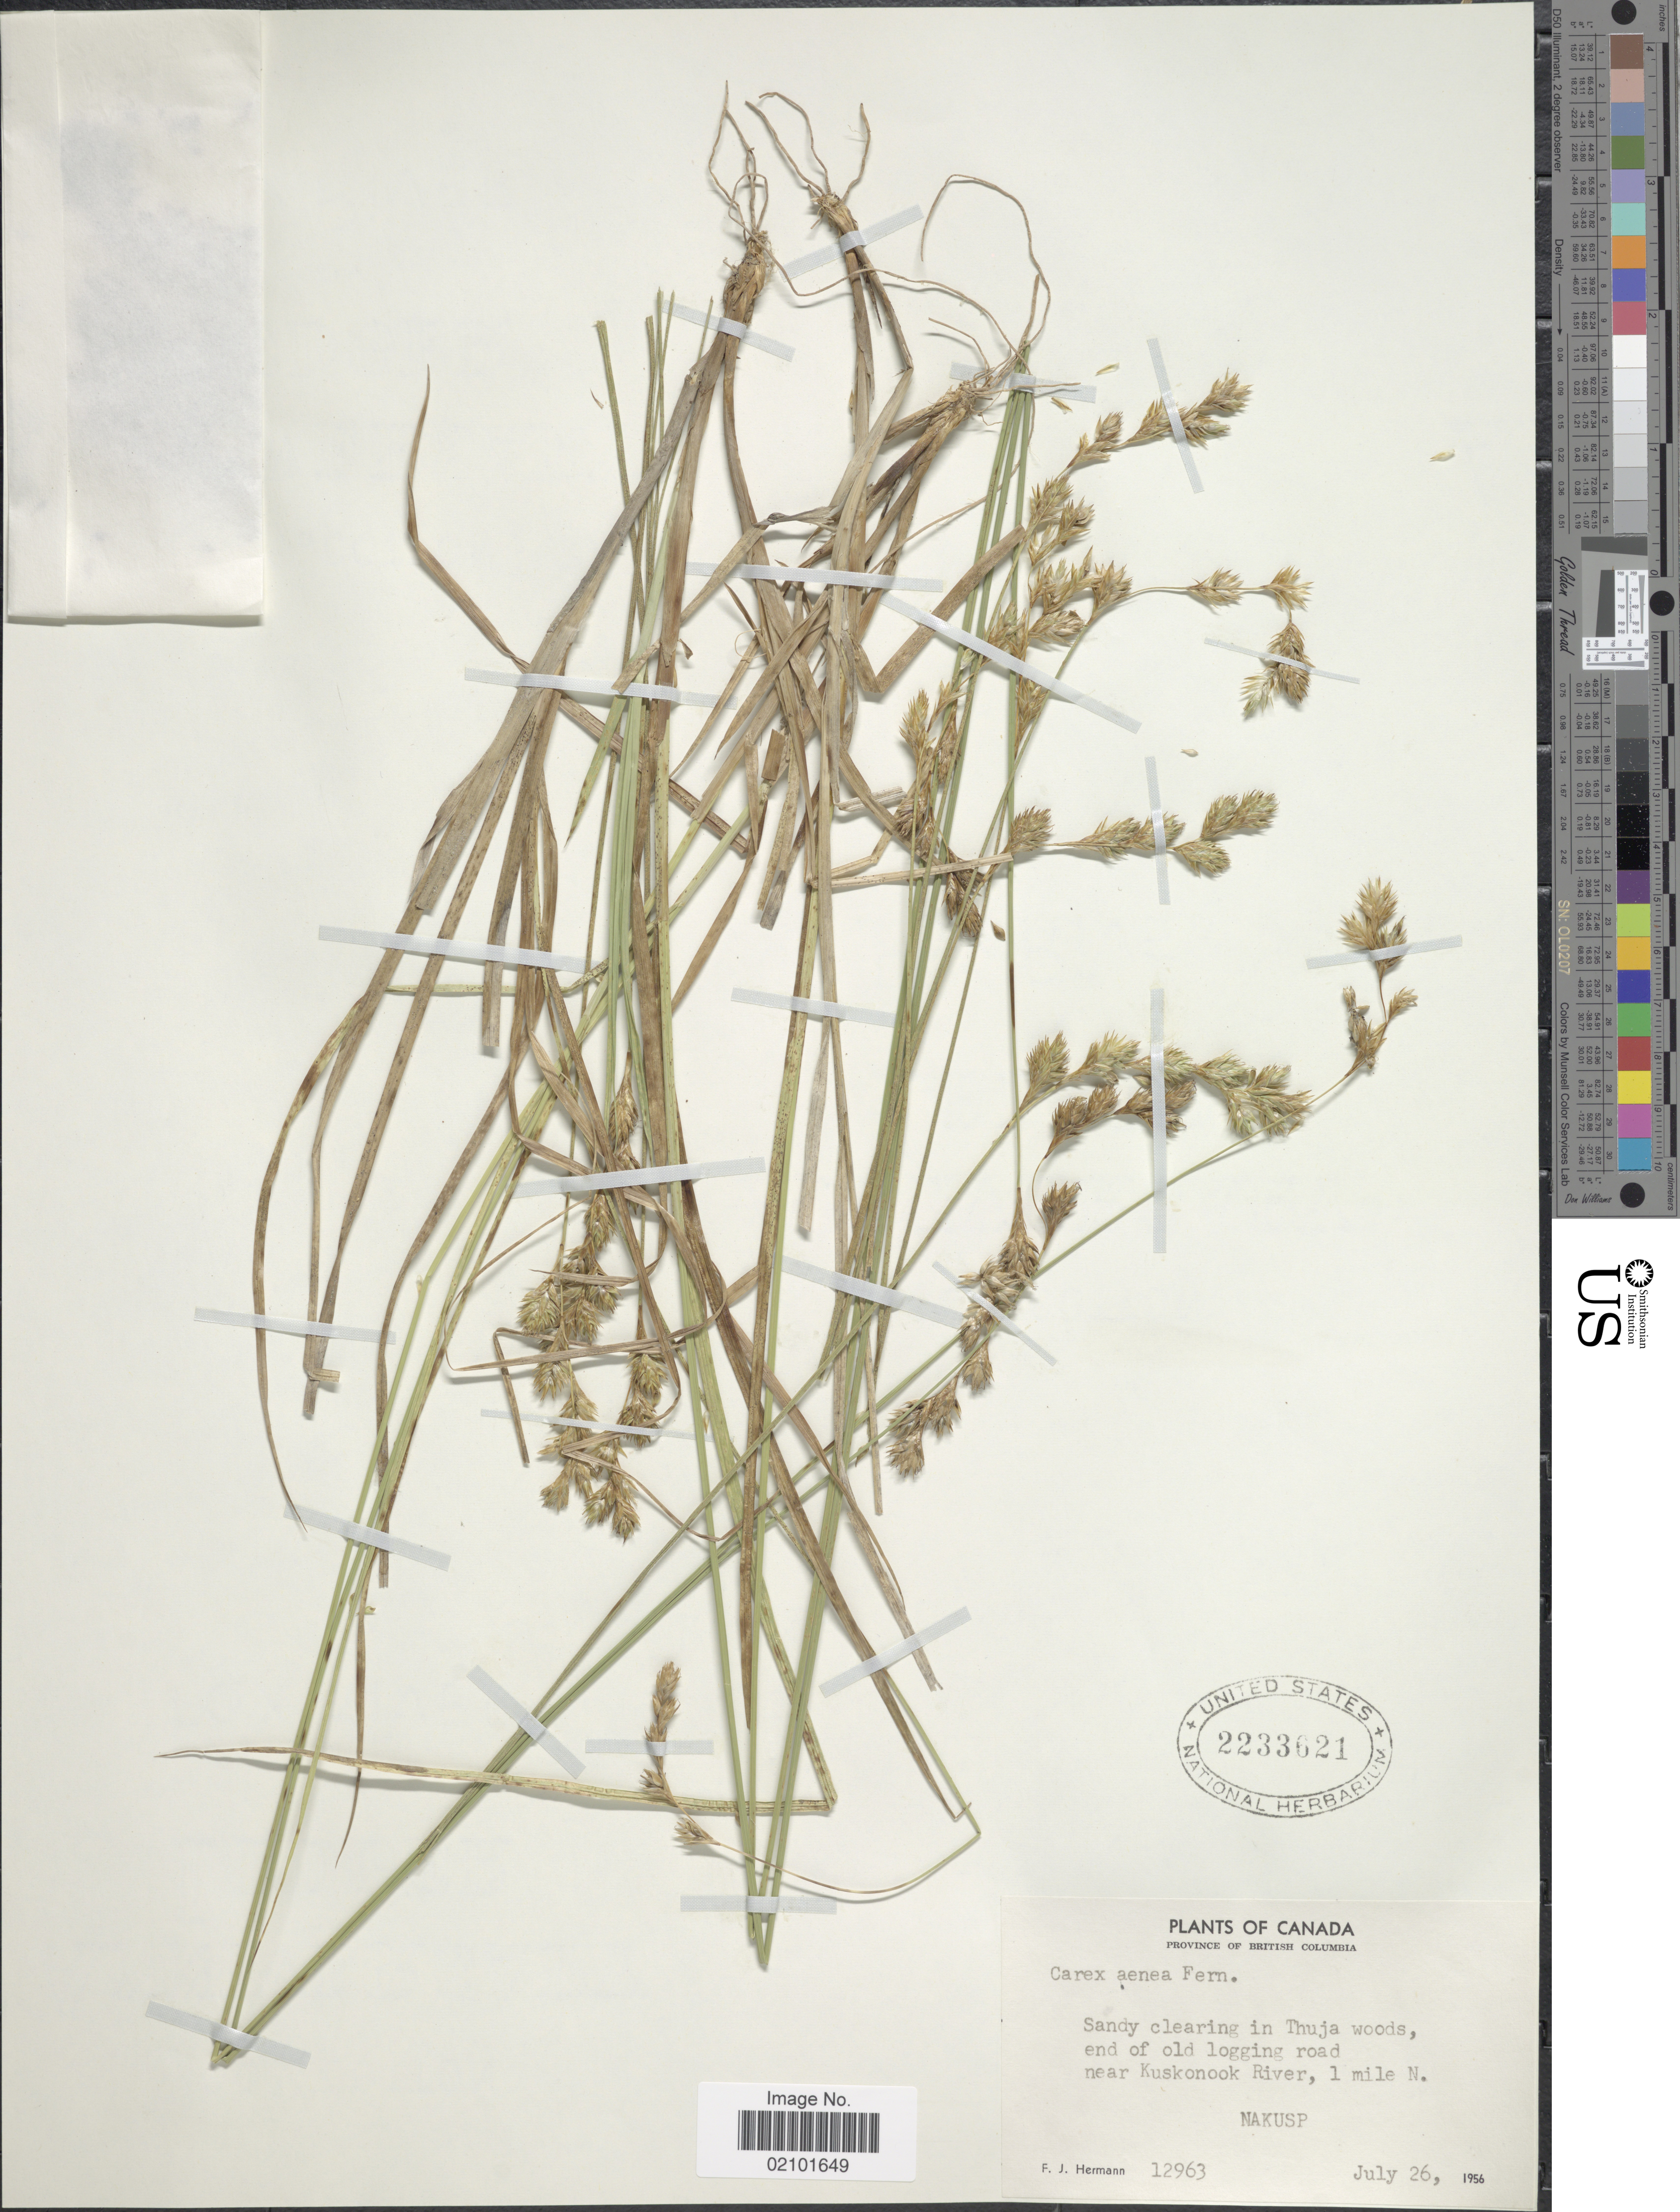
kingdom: Plantae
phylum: Tracheophyta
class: Liliopsida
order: Poales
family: Cyperaceae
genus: Carex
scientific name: Carex foenea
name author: Willd.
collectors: F. J. Hermann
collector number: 12963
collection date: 1956-07-26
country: Canada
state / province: British Columbia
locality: Thuja woods, end of old logging road near Kuskonook River, 1 mile N. Nakusp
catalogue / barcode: US 2233621